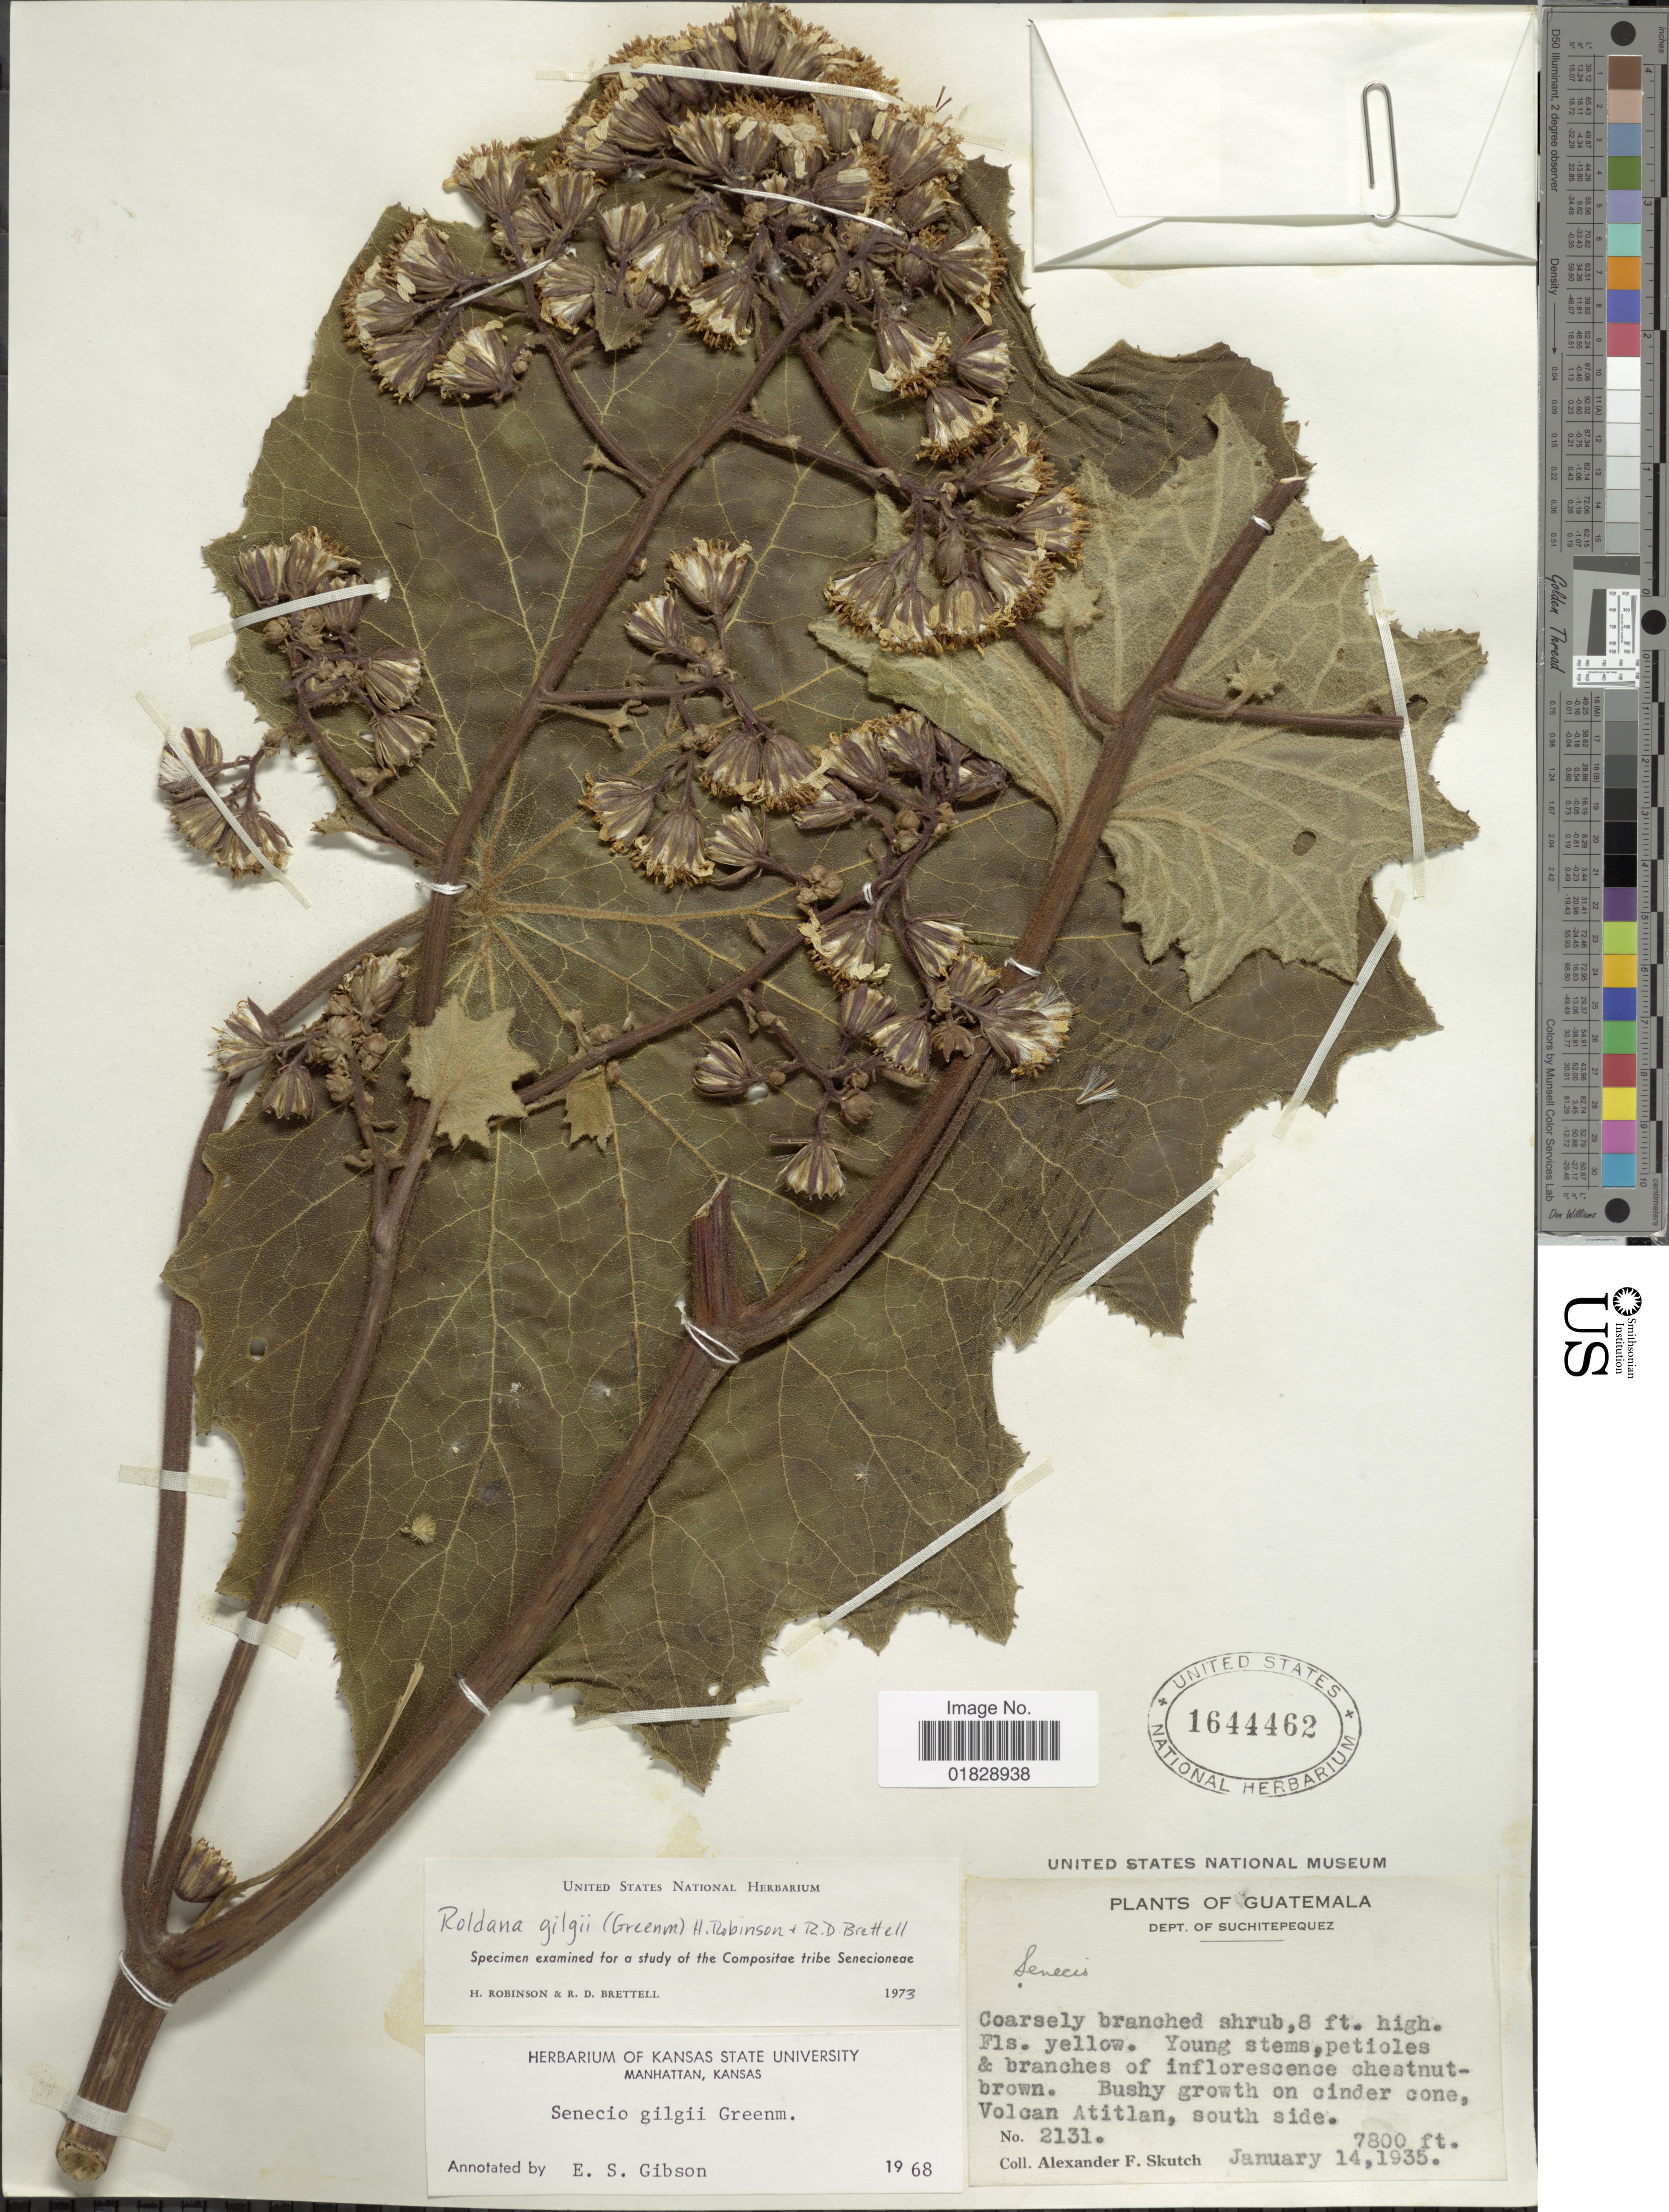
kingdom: Plantae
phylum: Tracheophyta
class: Magnoliopsida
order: Asterales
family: Asteraceae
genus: Roldana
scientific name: Roldana gilgii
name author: (Greenm.) H. Rob. & Brettell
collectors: A. F. Skutch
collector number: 2131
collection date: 1935-01-14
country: Guatemala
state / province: Suchitepéquez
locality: Dept. of Suchitepequez. Bushy gowth on cinder cone, Volcan Atitlan, south side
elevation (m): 2377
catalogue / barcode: US 1644462